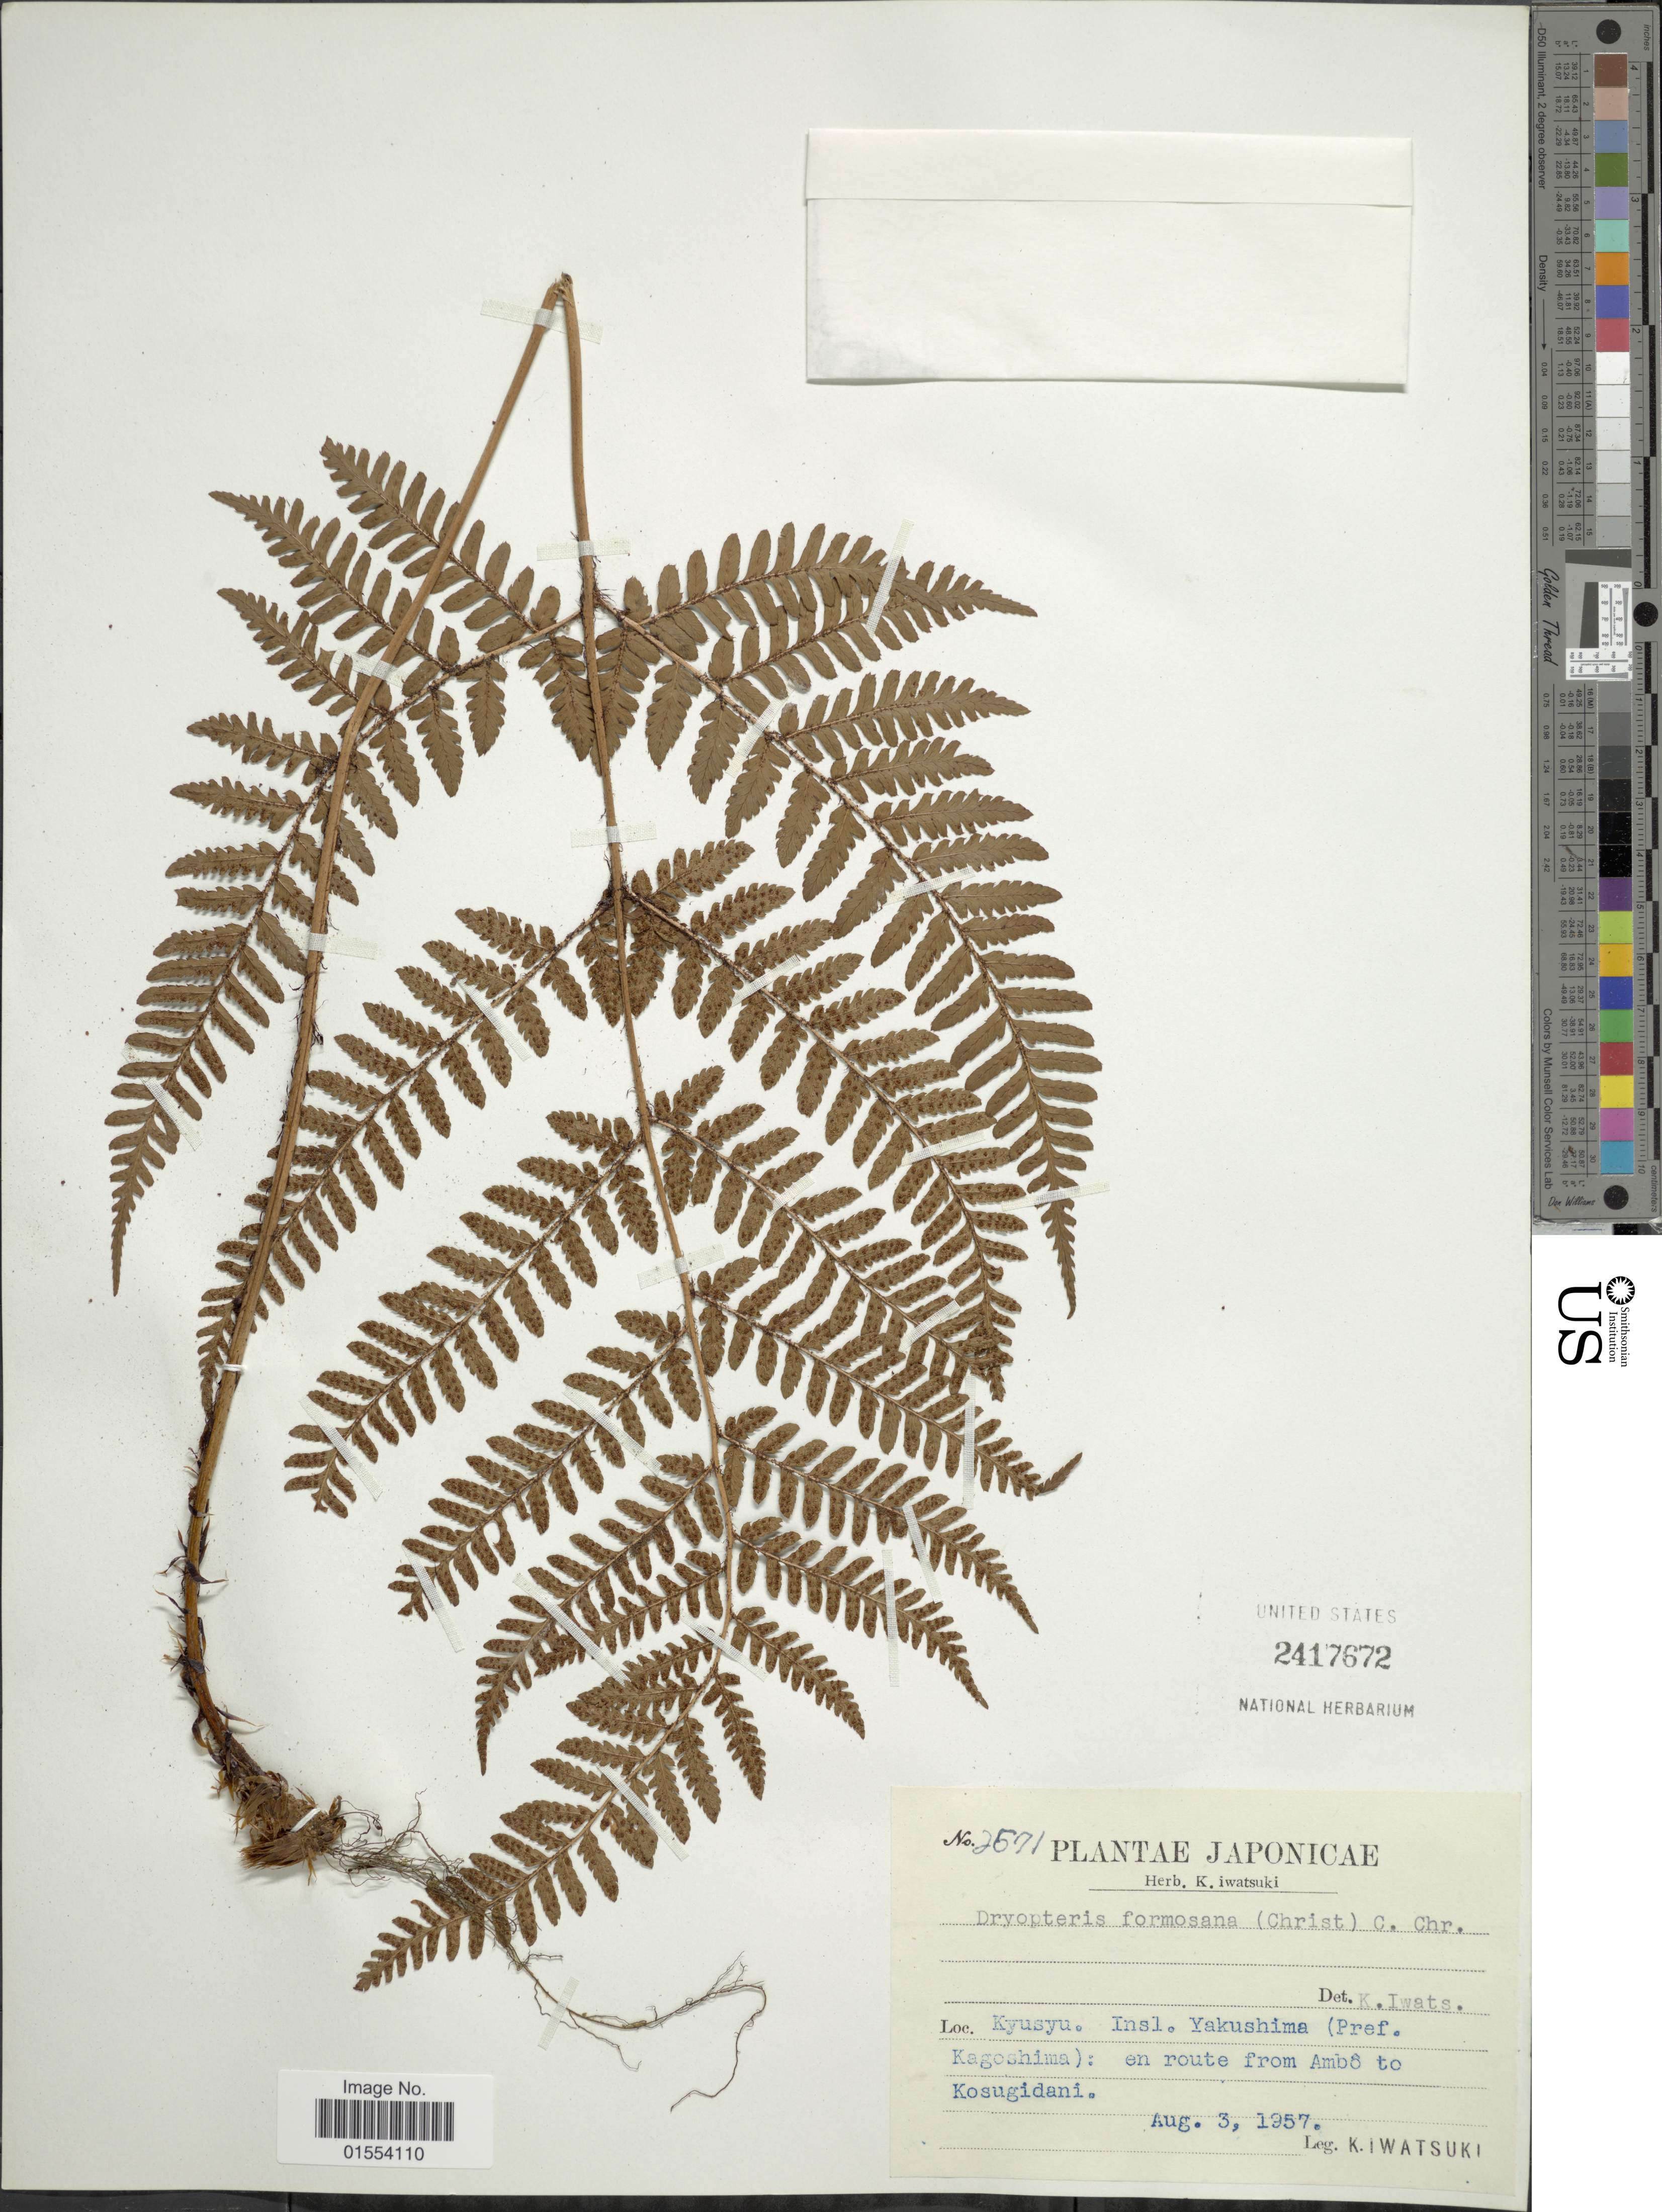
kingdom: Plantae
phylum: Tracheophyta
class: Polypodiopsida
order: Polypodiales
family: Dryopteridaceae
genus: Dryopteris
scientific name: Dryopteris formosana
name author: (Christ) C. Chr.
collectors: K. Iwatsuki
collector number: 2571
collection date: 1957-08-03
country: Japan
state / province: Kagosima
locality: Kyushu. Isl. Yakushima (Pref. Kagoshima): en route from Ambo to Kosugidani.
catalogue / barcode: US 2417672